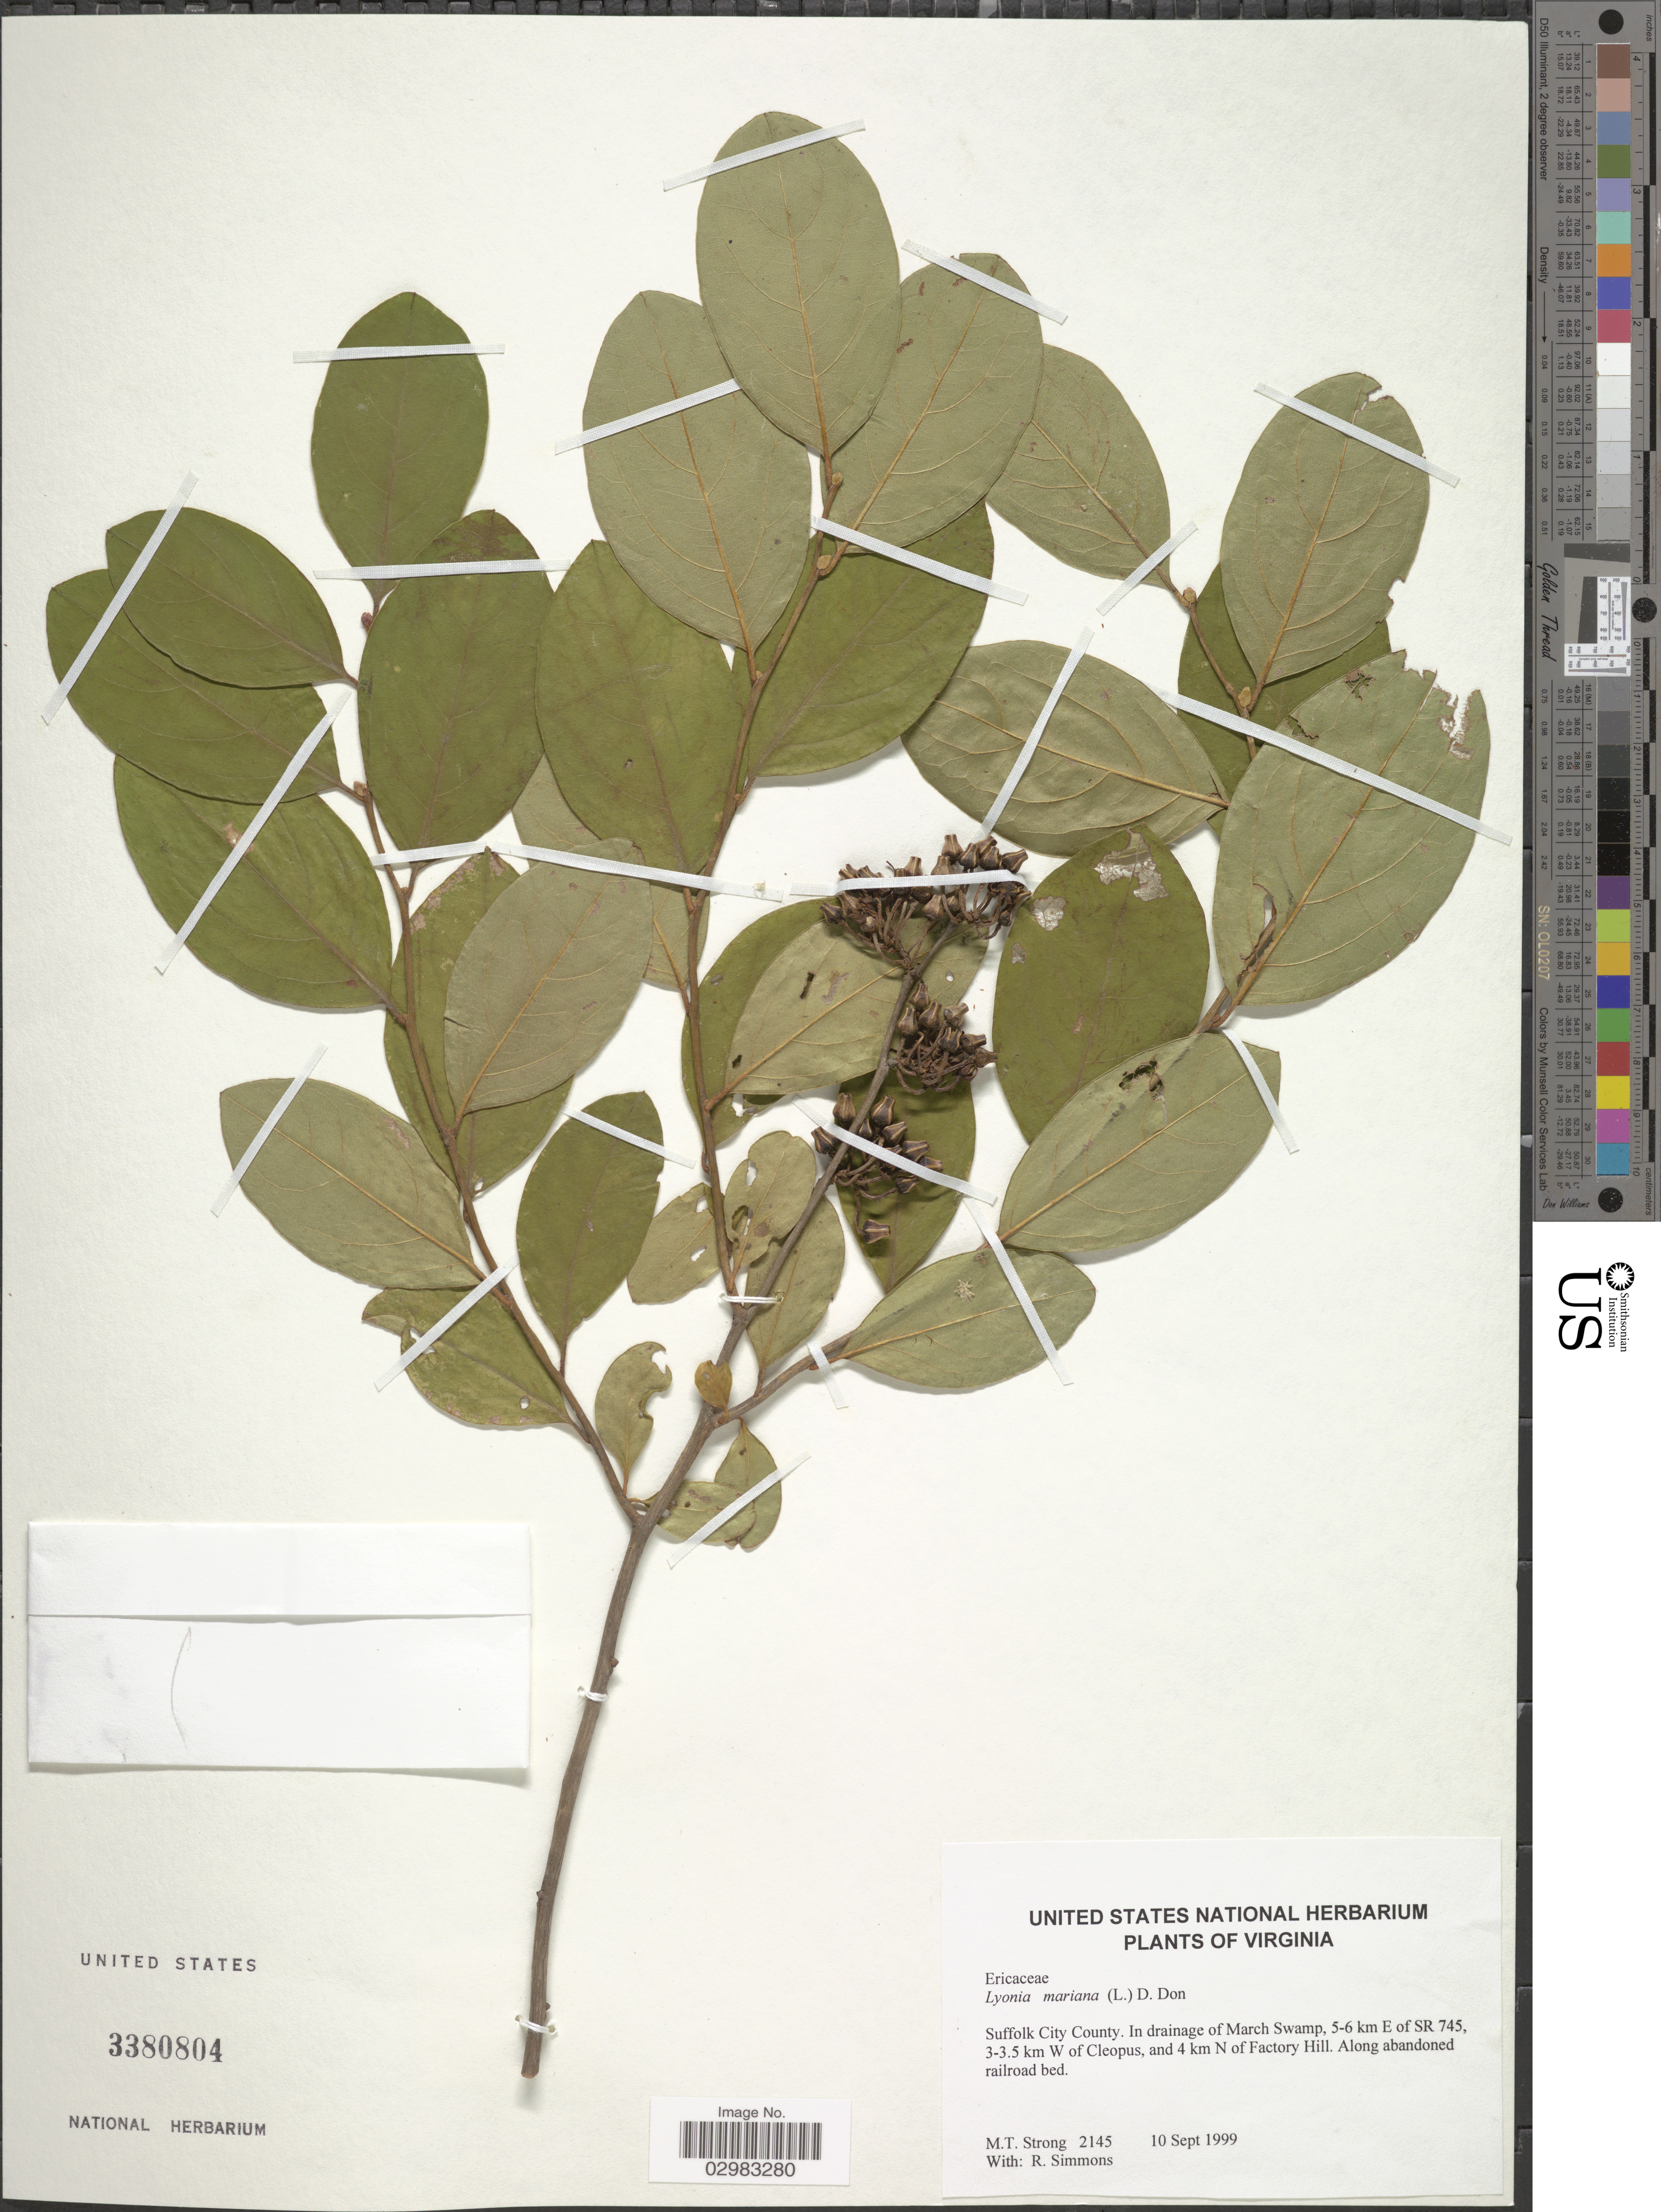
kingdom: Plantae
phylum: Tracheophyta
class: Magnoliopsida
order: Ericales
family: Ericaceae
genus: Lyonia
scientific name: Lyonia mariana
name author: (L.) D. Don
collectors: M. T. Strong & R. Simmons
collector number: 2145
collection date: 1999-09-10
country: United States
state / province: Virginia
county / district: City of Suffolk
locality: Suffolk City County. In drainage of March Swamp, 5-6 km E of SR 745, 3-3.5 km W of Cleopus, and 4 km N of Factory Hill.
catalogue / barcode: US 3380804